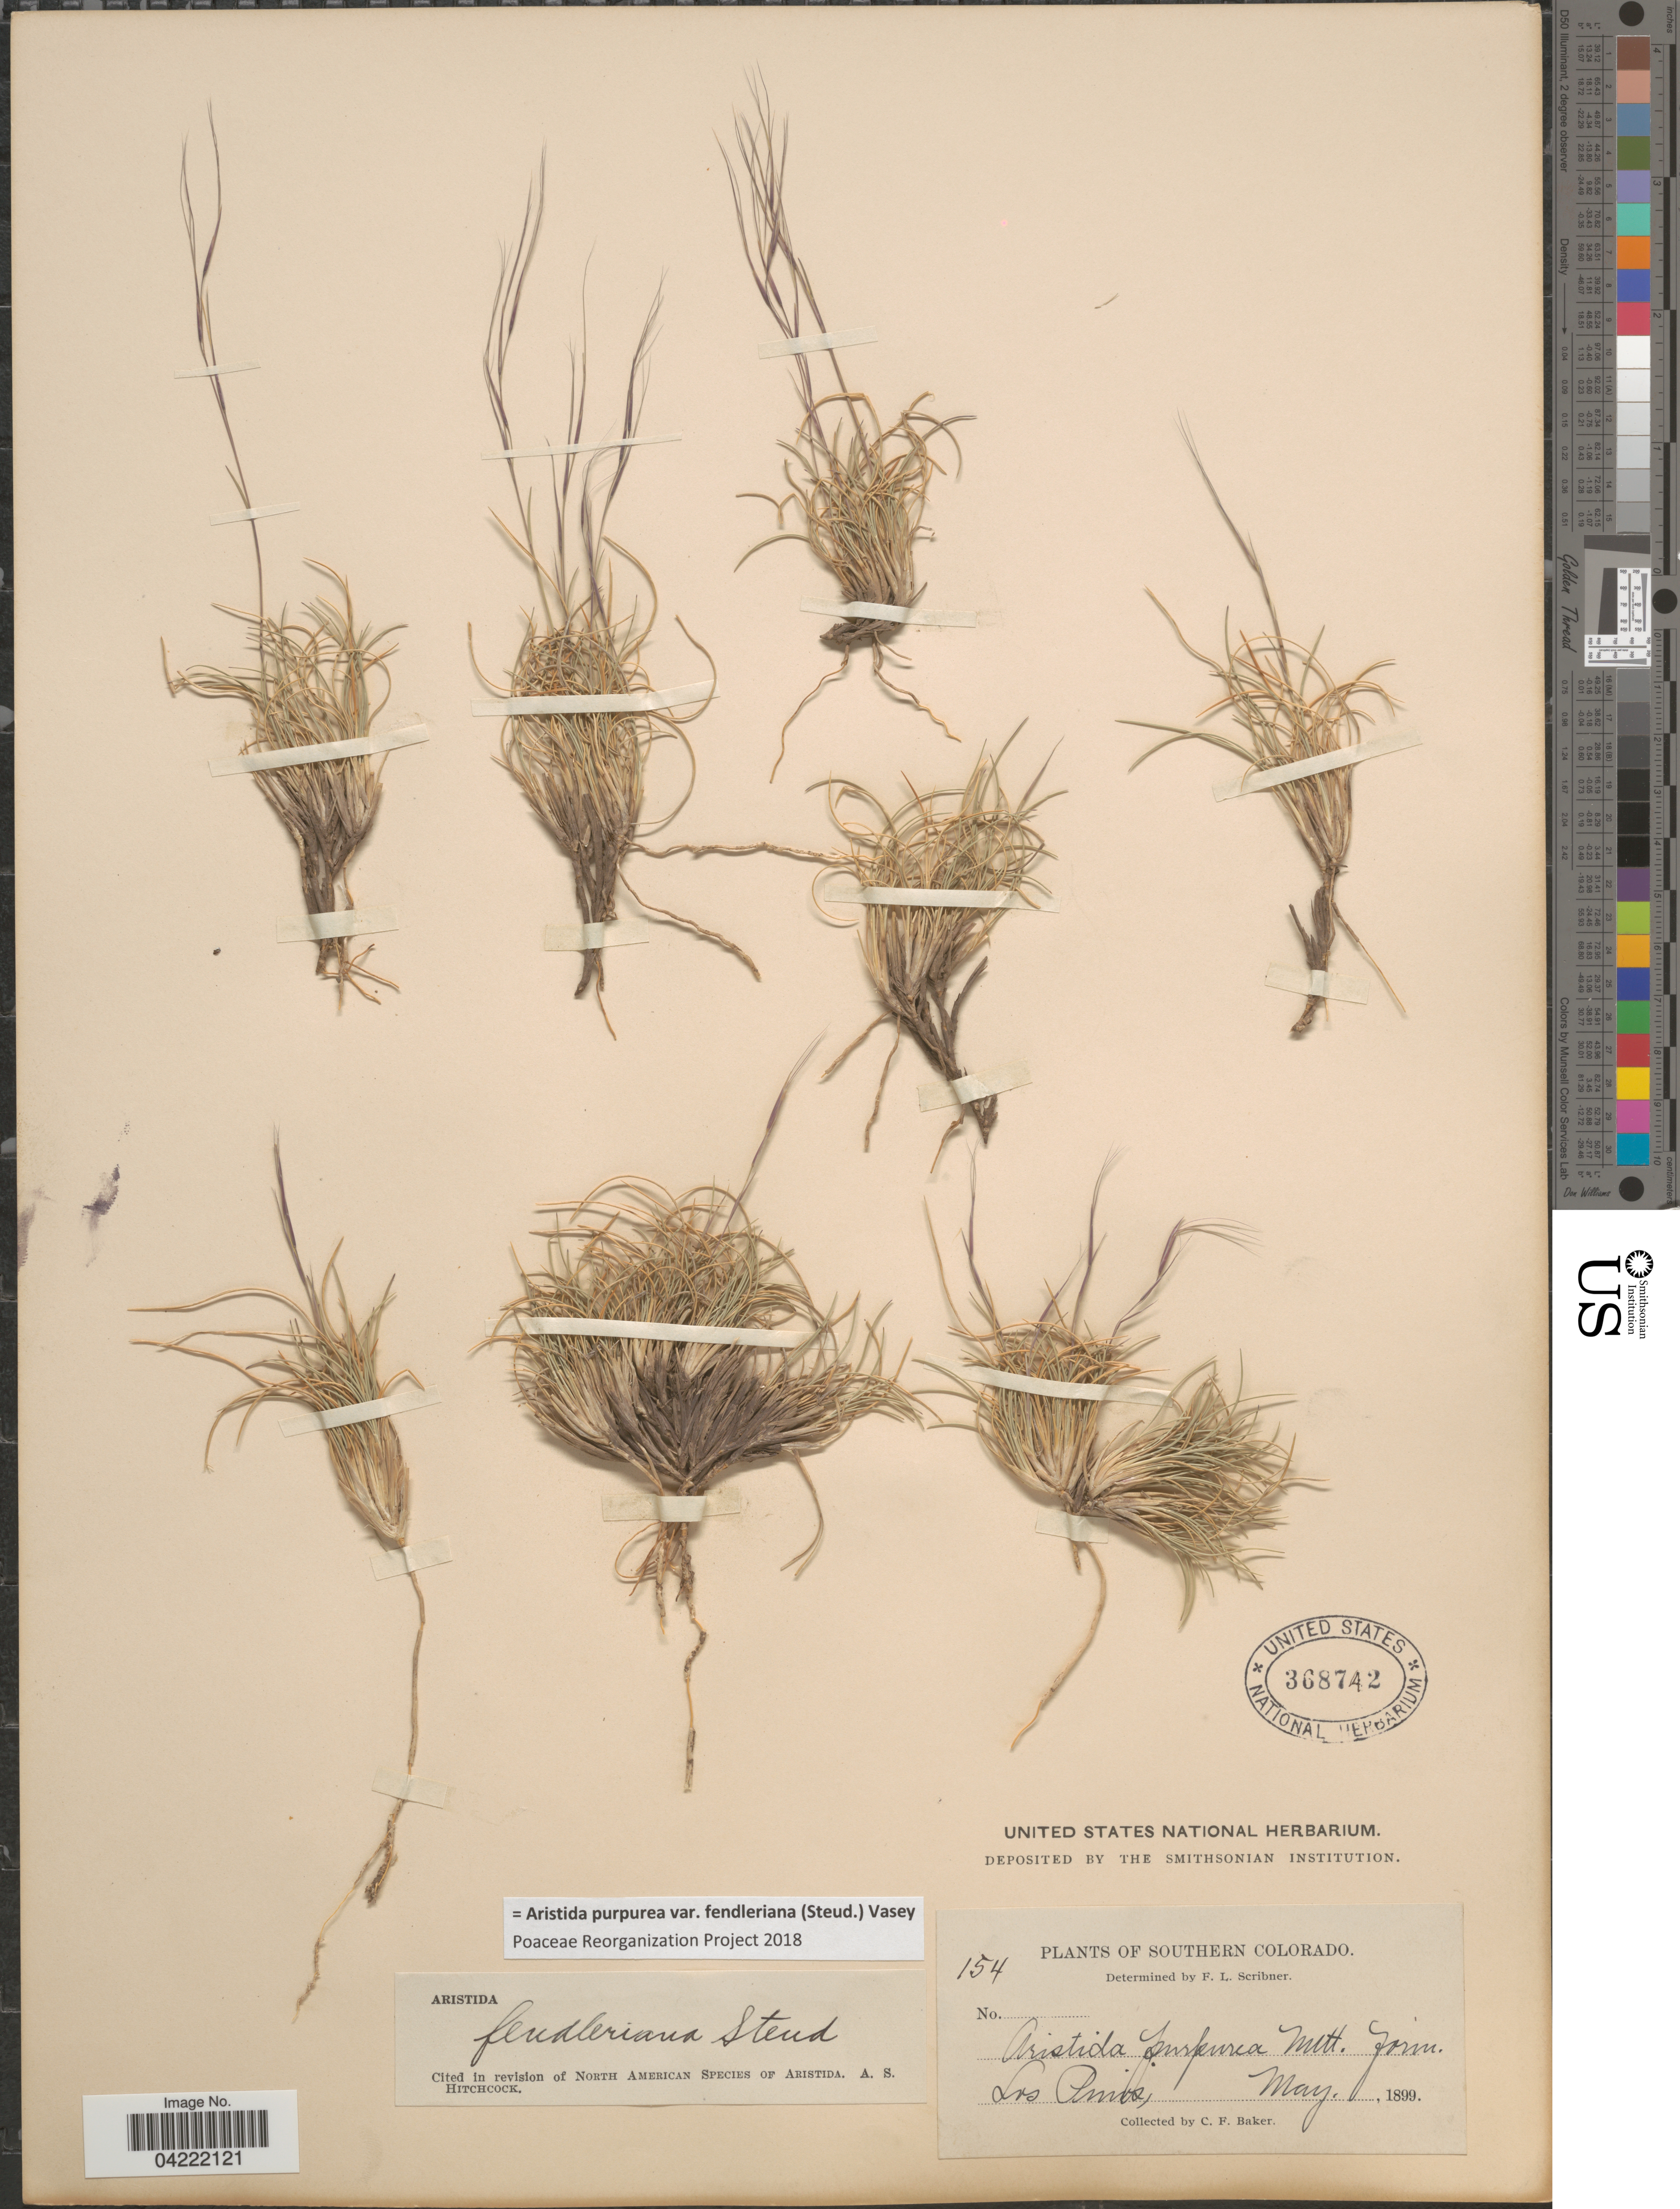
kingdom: Plantae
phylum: Tracheophyta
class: Liliopsida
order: Poales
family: Poaceae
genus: Aristida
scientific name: Aristida purpurea var. fendleriana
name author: (Steud.) Vasey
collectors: C. F. Baker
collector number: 154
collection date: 1899-05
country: United States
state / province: Colorado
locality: Southern Colorado. Los Pimos.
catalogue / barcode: US 368742